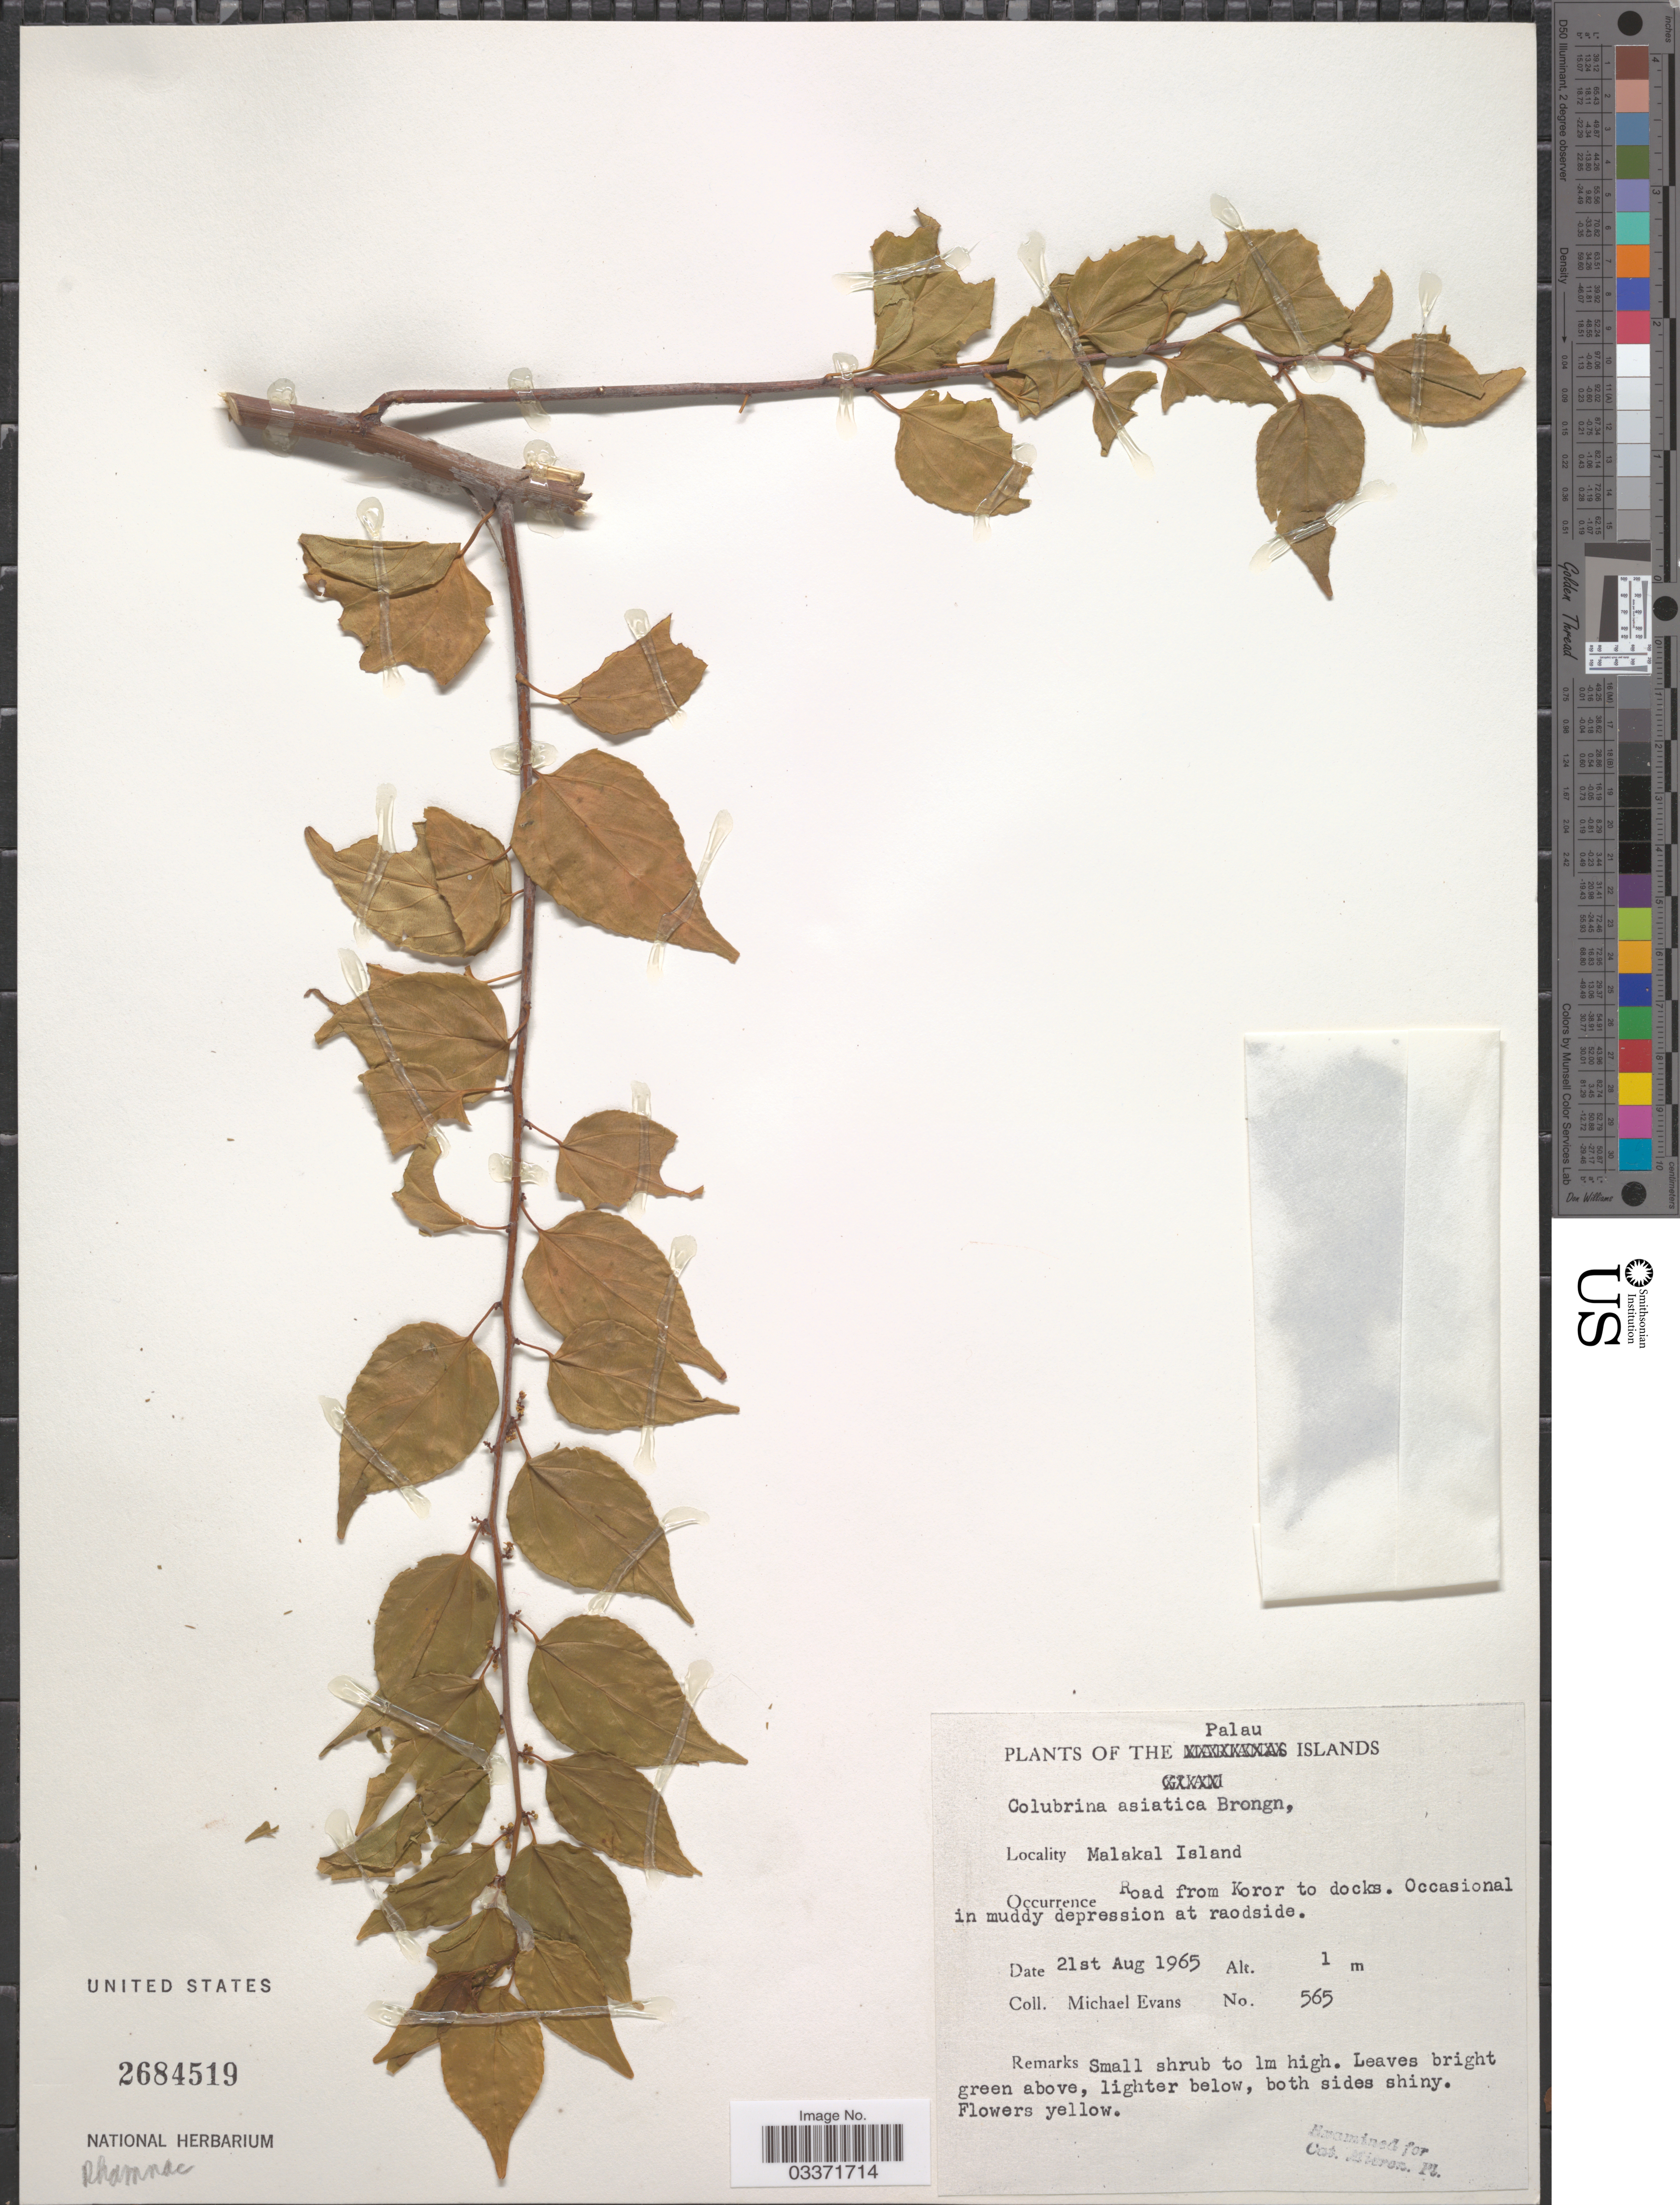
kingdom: Plantae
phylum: Tracheophyta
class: Magnoliopsida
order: Rosales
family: Rhamnaceae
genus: Colubrina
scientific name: Colubrina asiatica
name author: (L.) Brongn.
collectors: M. Evans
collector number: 565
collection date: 1965-08-21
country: Palau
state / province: Koror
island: Ngemelachel [Malakal]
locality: Palau Islands, Malakal Island, Road from Koror to docks.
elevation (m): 1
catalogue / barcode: US 2684519